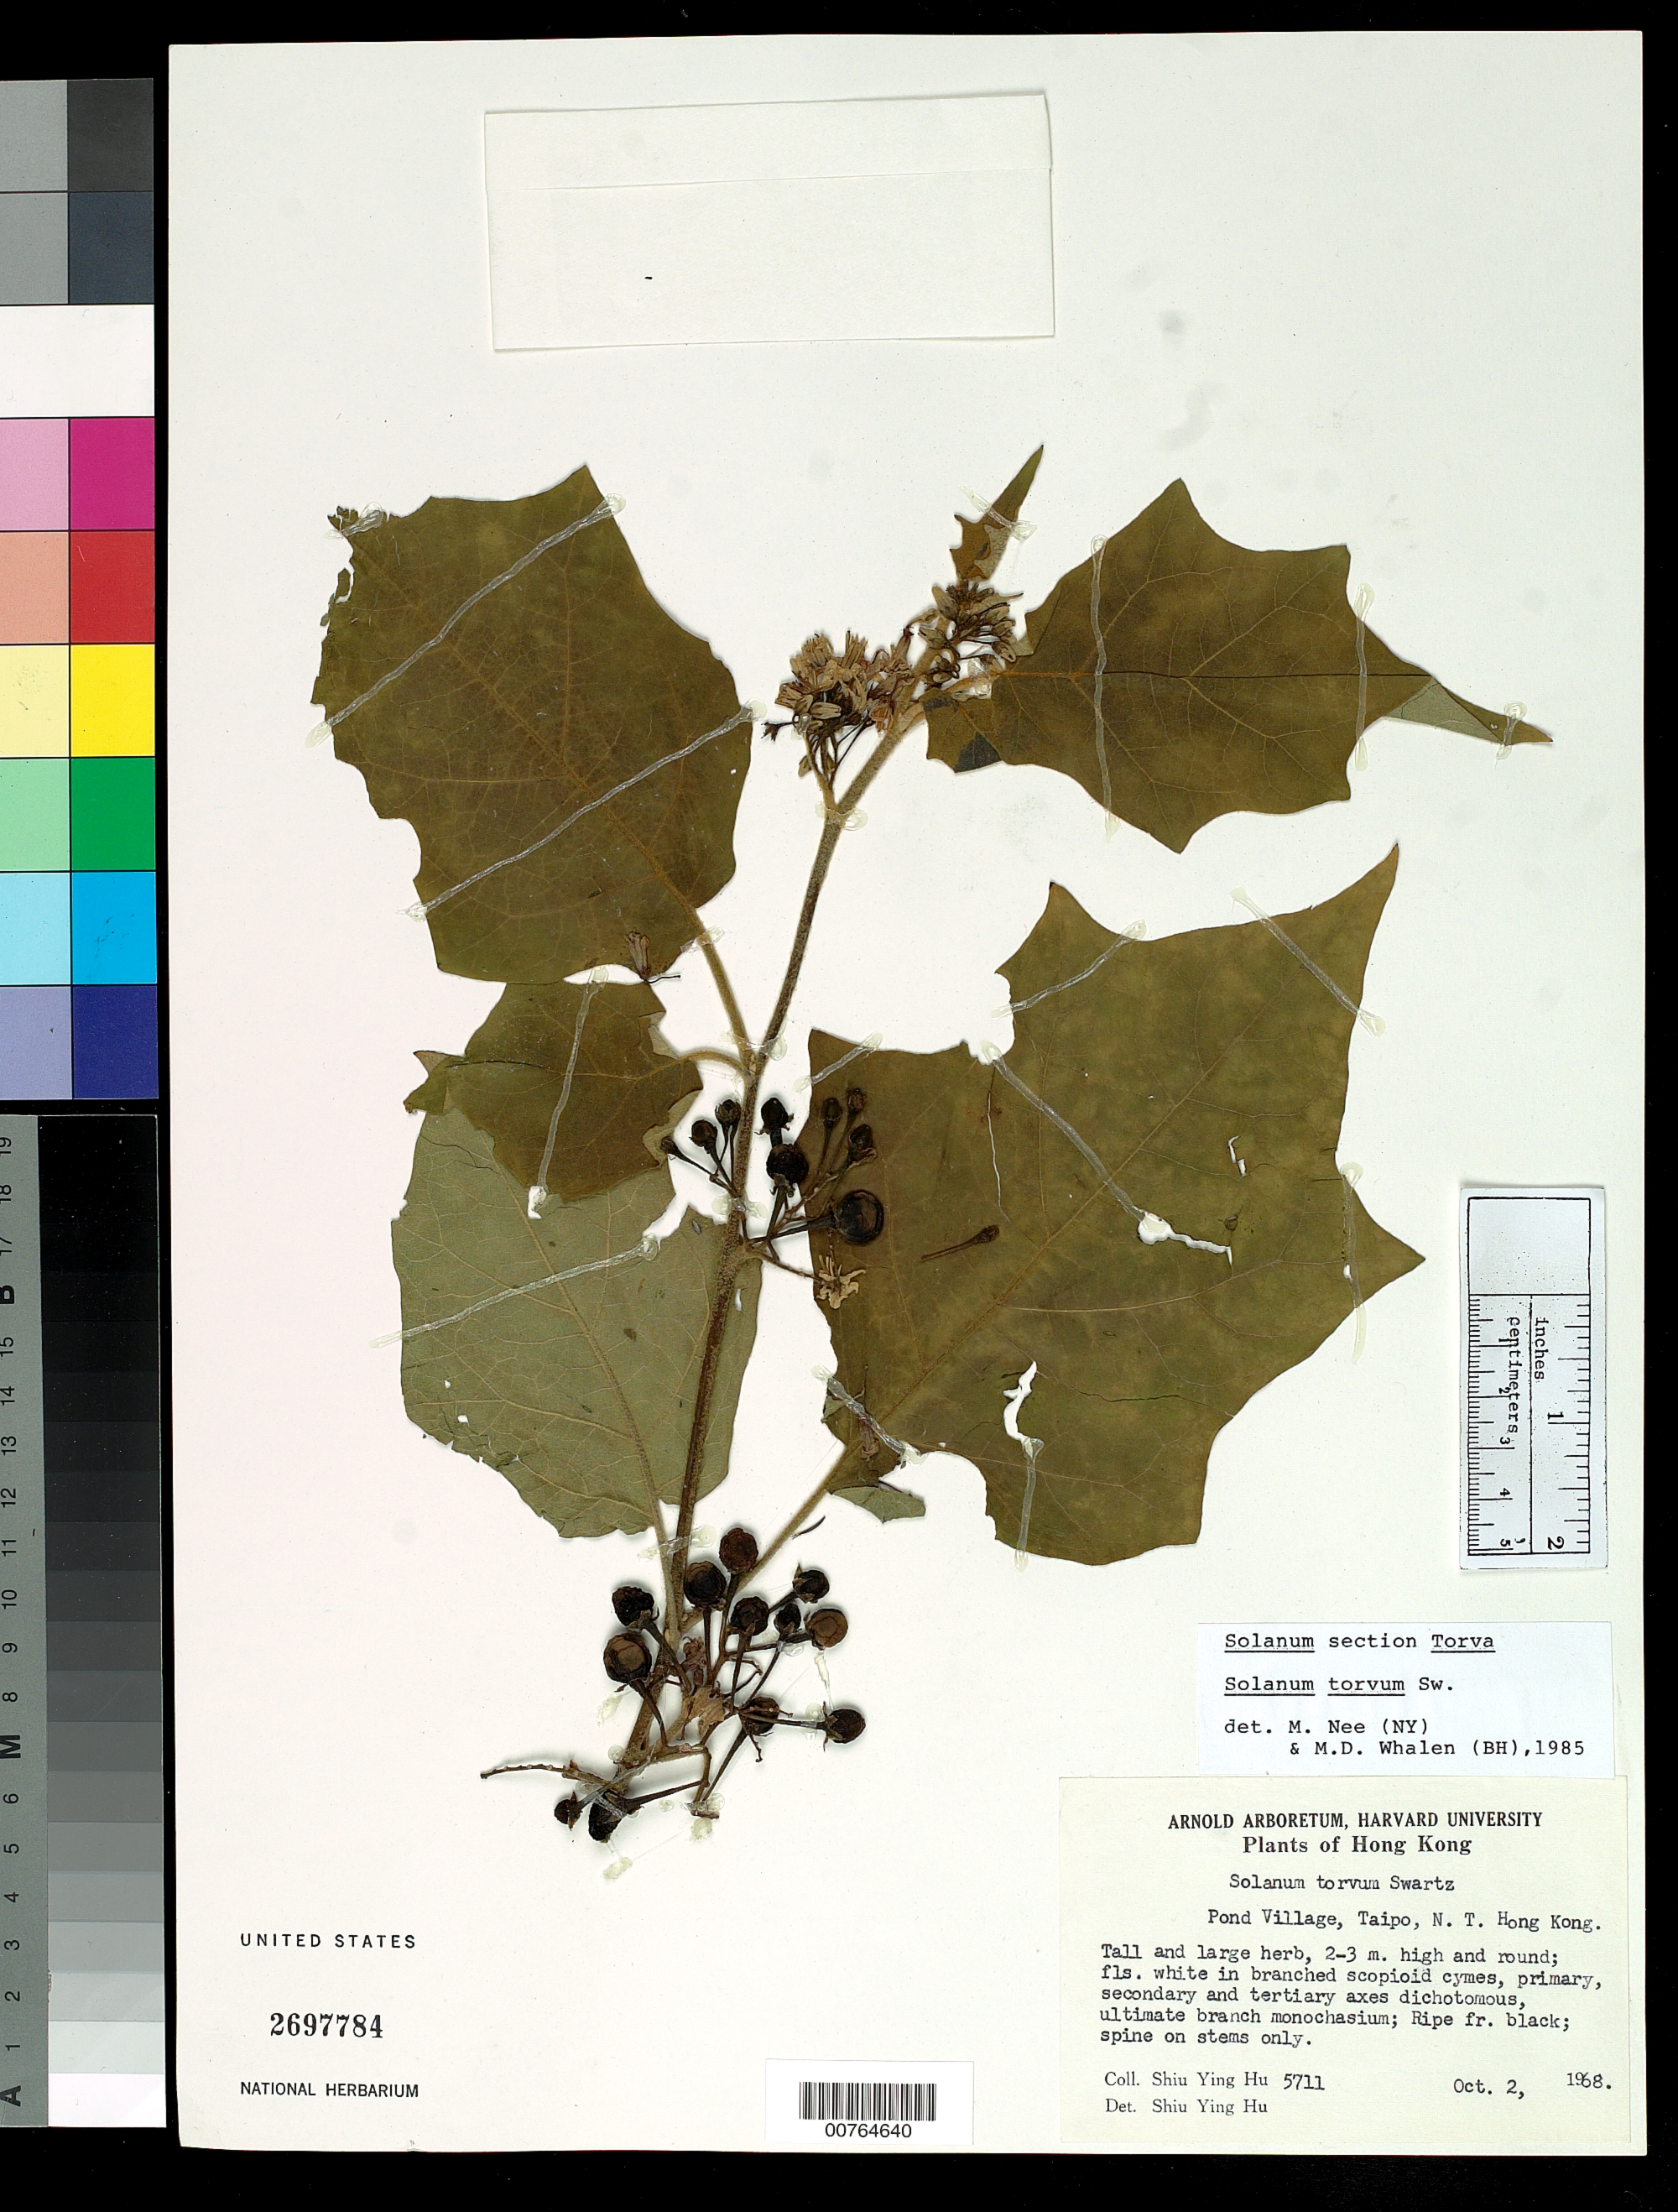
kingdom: Plantae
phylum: Tracheophyta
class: Magnoliopsida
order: Solanales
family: Solanaceae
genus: Solanum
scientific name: Solanum torvum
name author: Sw.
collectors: Y. Shiu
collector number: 5711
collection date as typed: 02 Oct 1968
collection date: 1968-10-02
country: China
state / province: Hong Kong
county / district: New Territories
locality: Taipo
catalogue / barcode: US 2697784